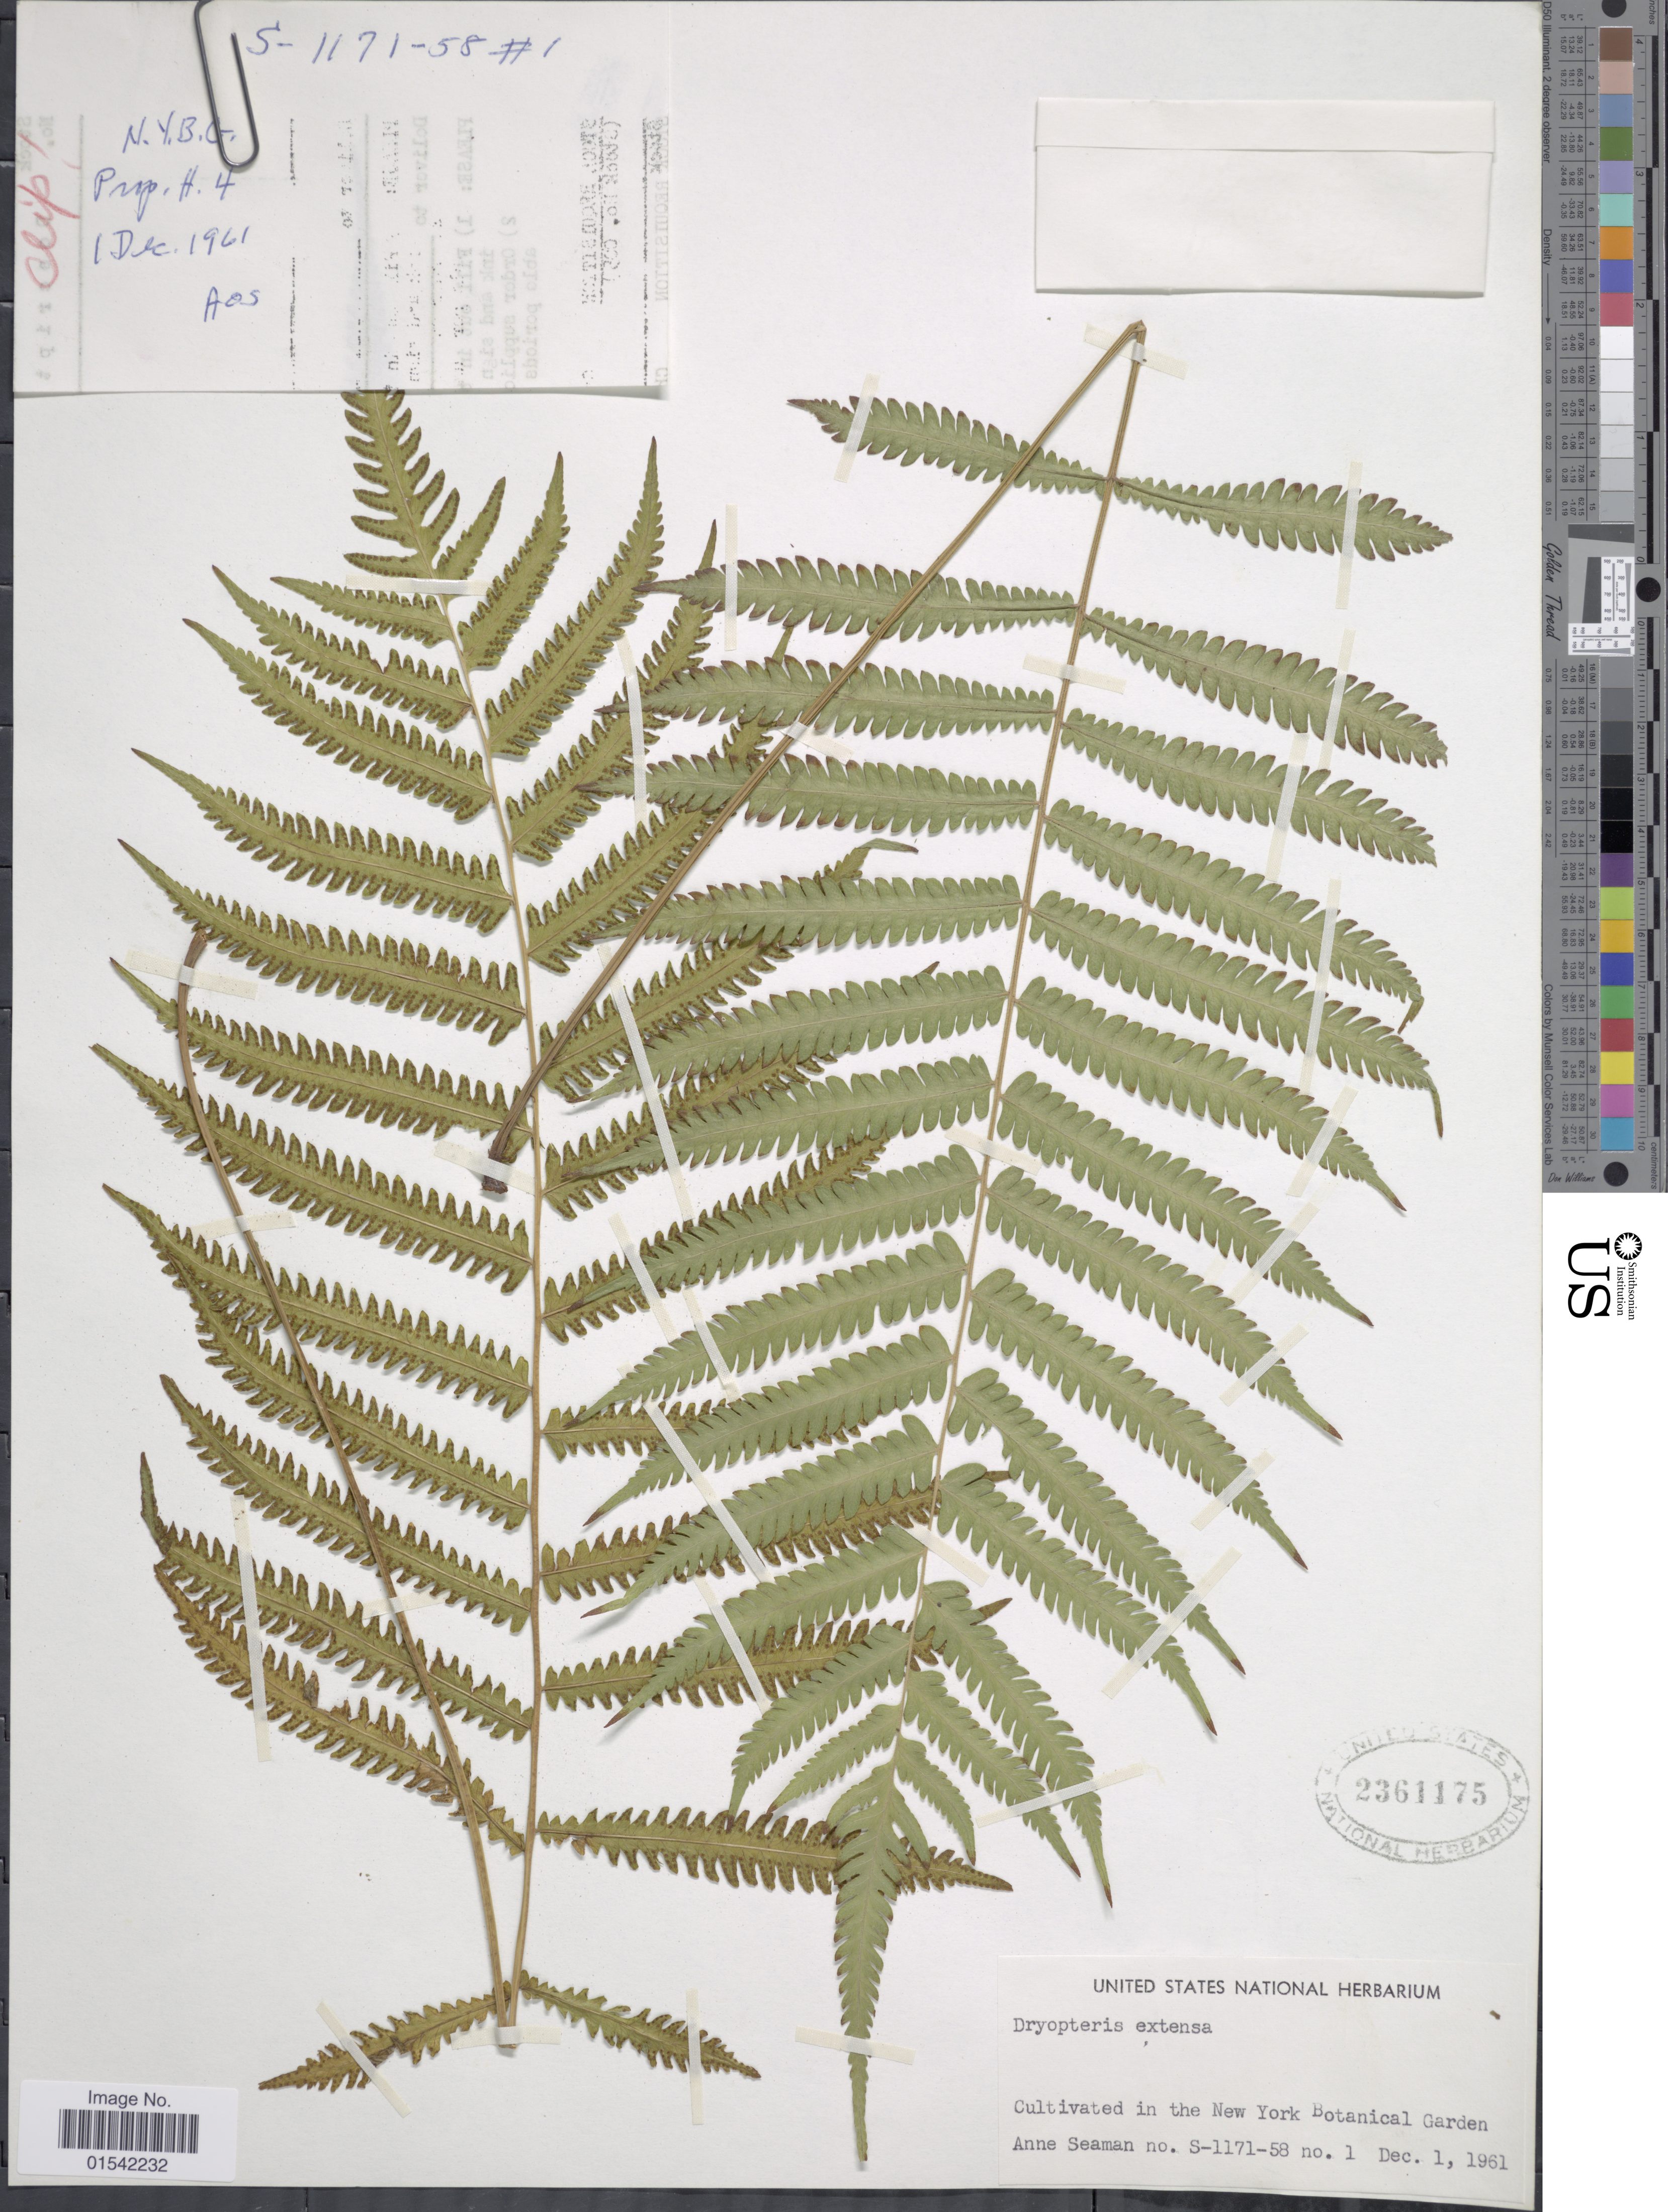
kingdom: Plantae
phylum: Tracheophyta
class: Polypodiopsida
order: Polypodiales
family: Thelypteridaceae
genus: Cyclosorus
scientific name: Cyclosorus opulentus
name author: (Kaulf.) Nakaike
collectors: A. Seaman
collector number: S-1171-58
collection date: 1961-12-01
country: United States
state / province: New York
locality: Cultivated in the New York Botanical Garden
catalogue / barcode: US 2361175